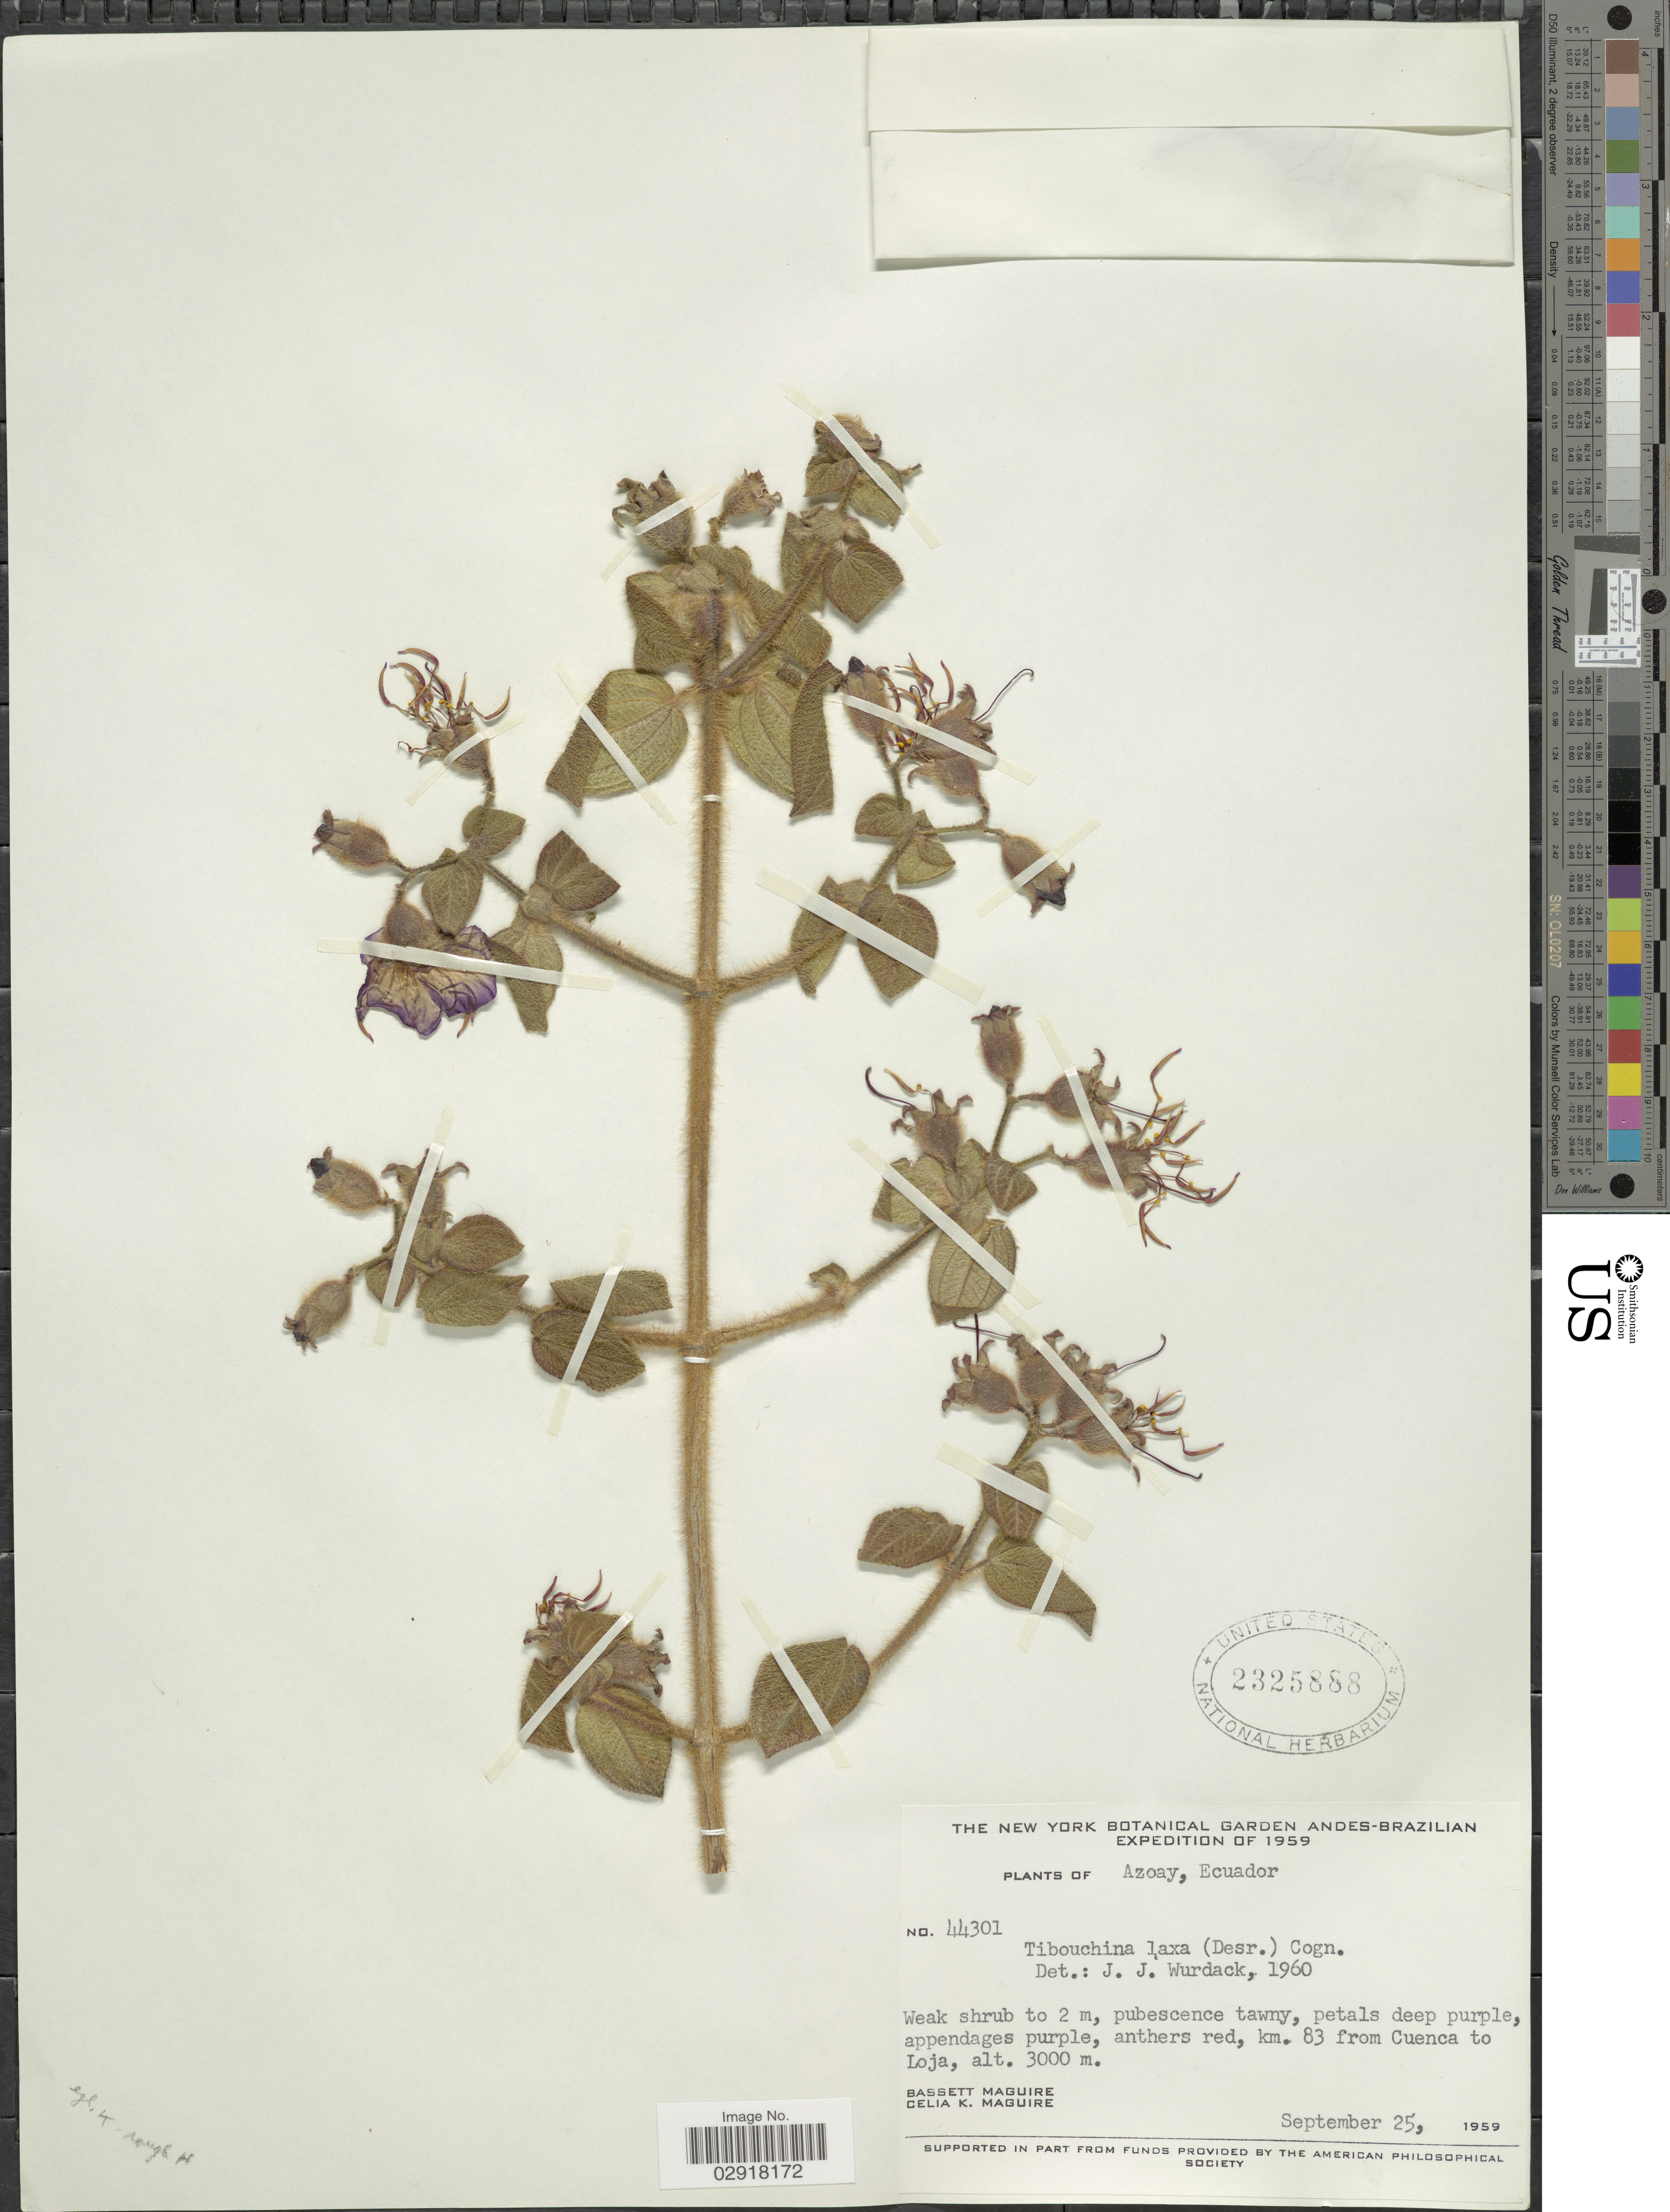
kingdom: Plantae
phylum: Tracheophyta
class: Magnoliopsida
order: Myrtales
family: Melastomataceae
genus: Chaetogastra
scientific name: Chaetogastra laxa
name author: (Desr.) P.J.F. Guim. & Michelang.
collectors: B. Maguire & C. K. Maguire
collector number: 44301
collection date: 1959-09-25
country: Ecuador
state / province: Azuay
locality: Azoay. Km. 83 from Cuenca to Loja. Andes.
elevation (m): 3000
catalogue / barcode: US 2325888